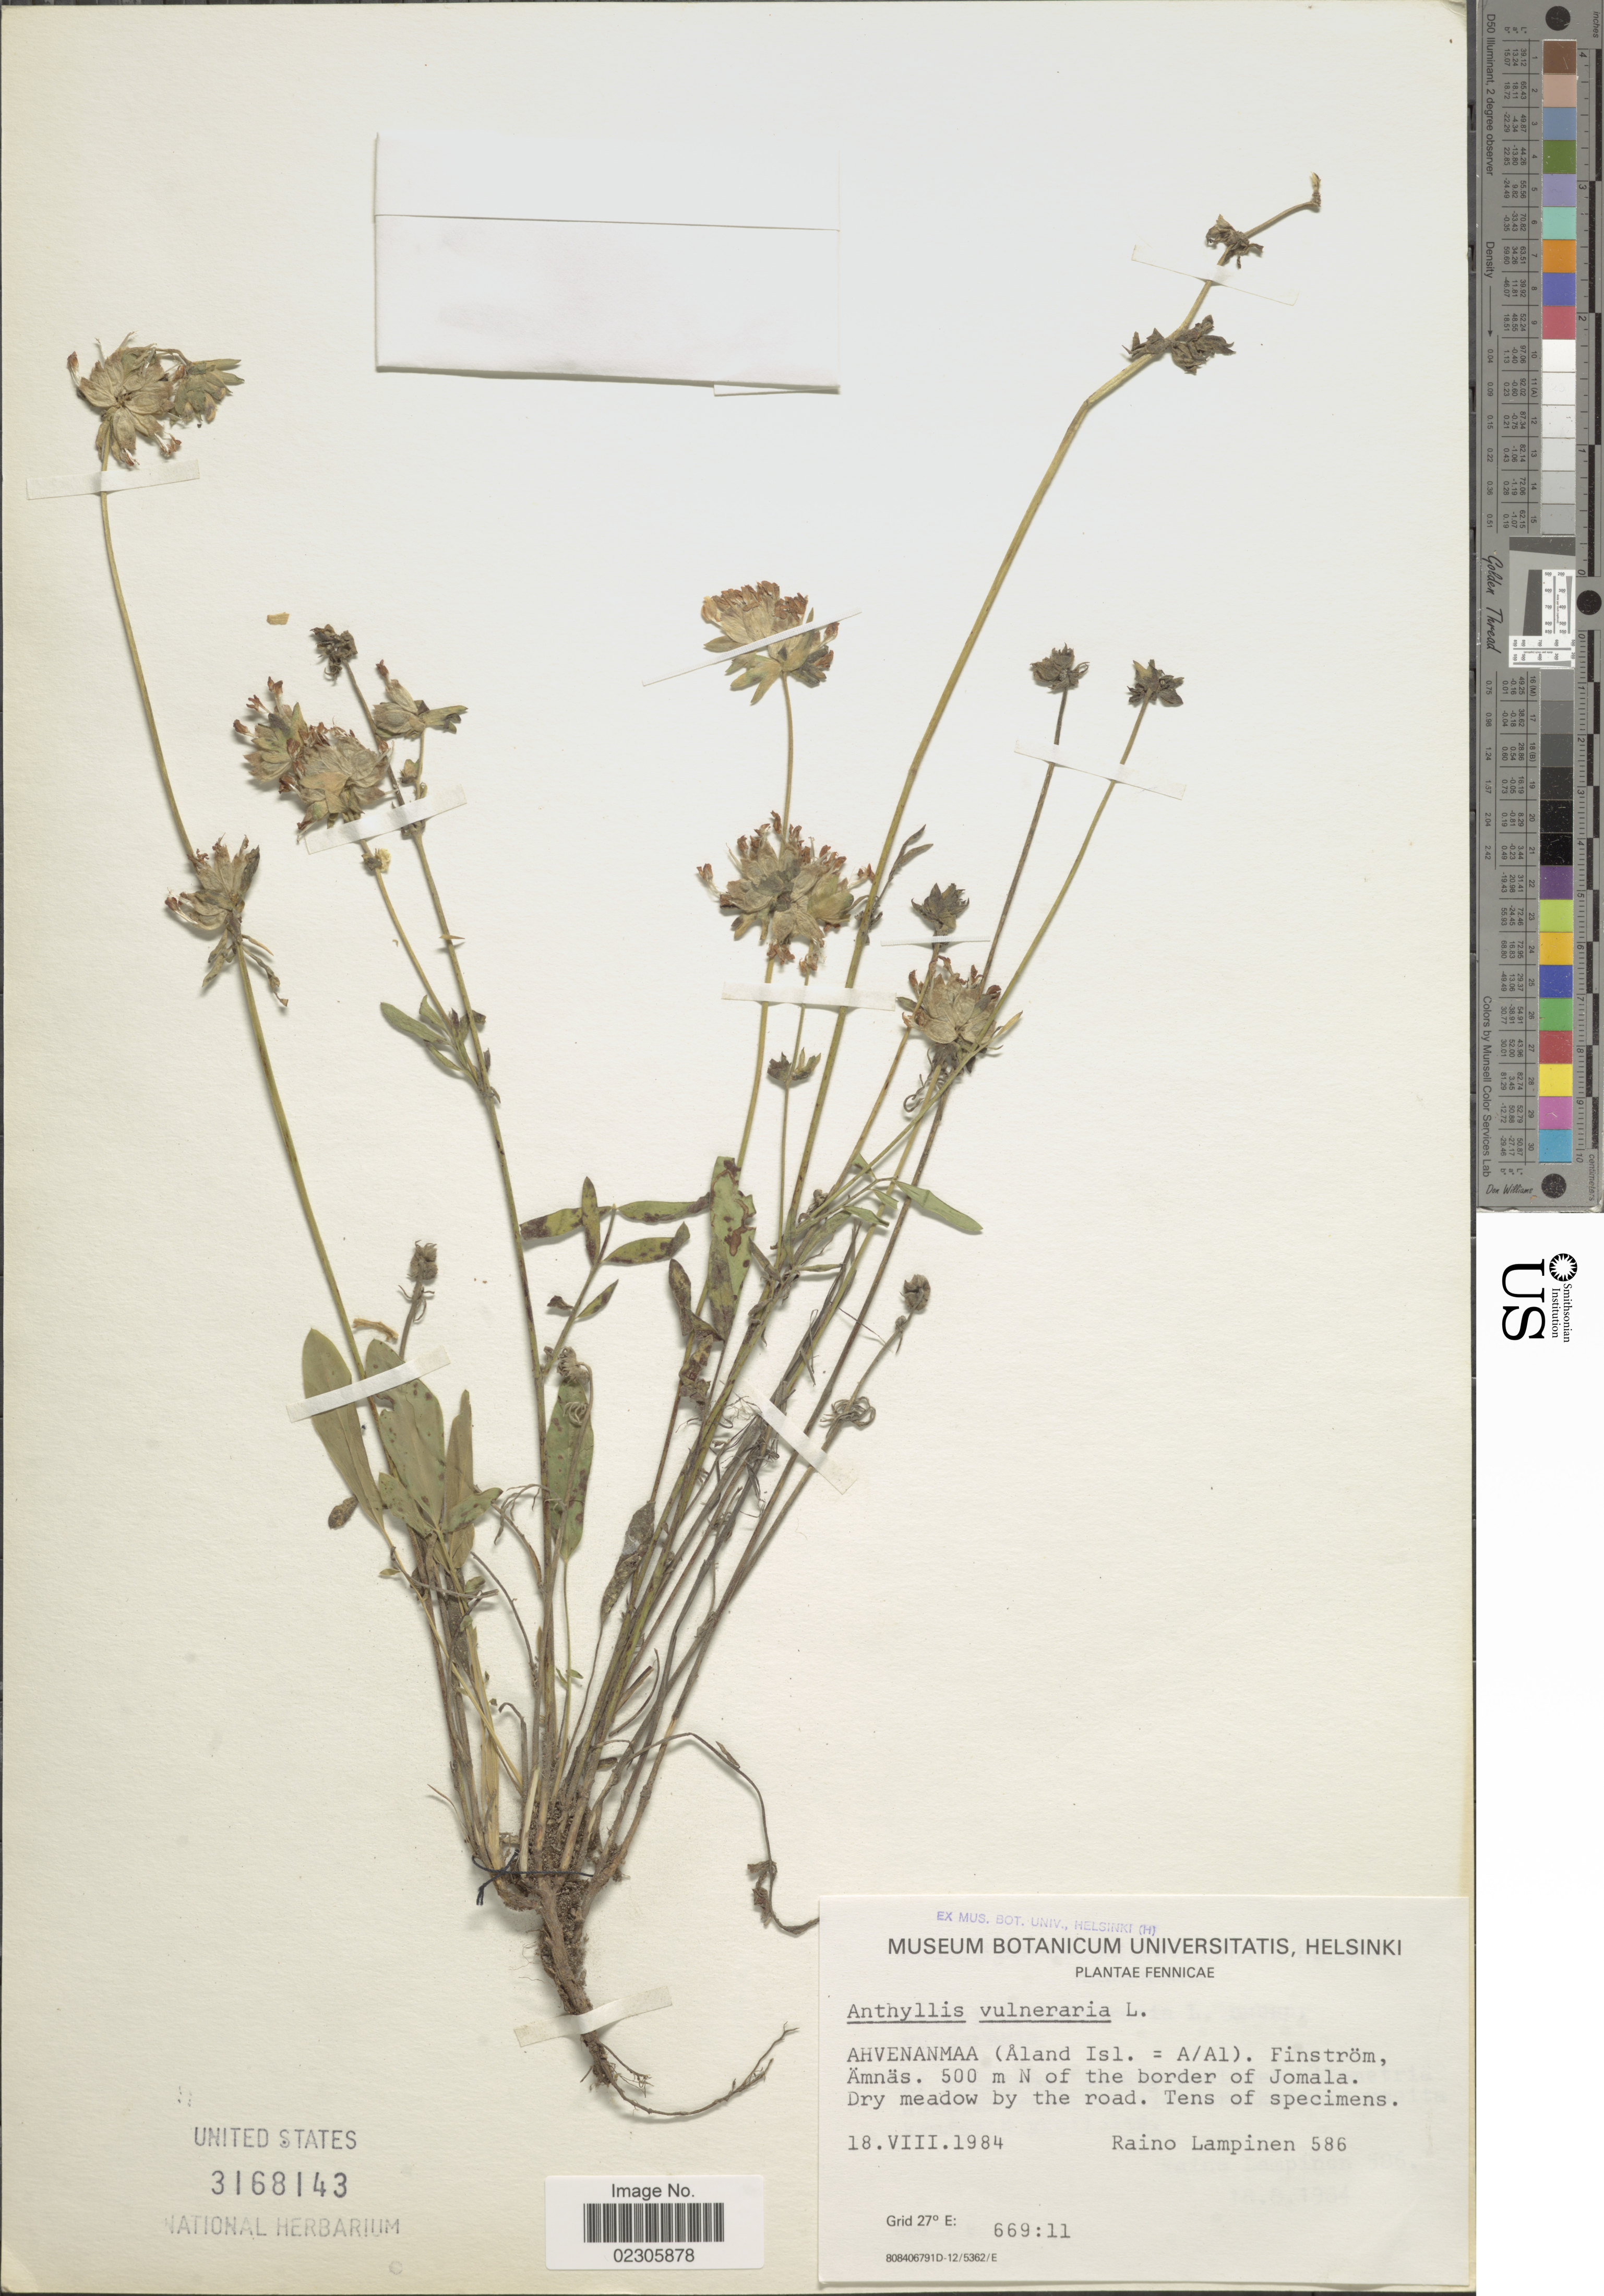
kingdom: Plantae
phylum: Tracheophyta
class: Magnoliopsida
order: Fabales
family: Fabaceae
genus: Anthyllis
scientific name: Anthyllis vulneraria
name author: L.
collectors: R. Lampinen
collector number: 586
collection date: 1984-08-18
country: Finland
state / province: Ahvenanmaa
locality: (Aland Isl. = A/A1). Finstrom, Amnas. 500 m N of the border of Jomala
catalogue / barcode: US 3168143